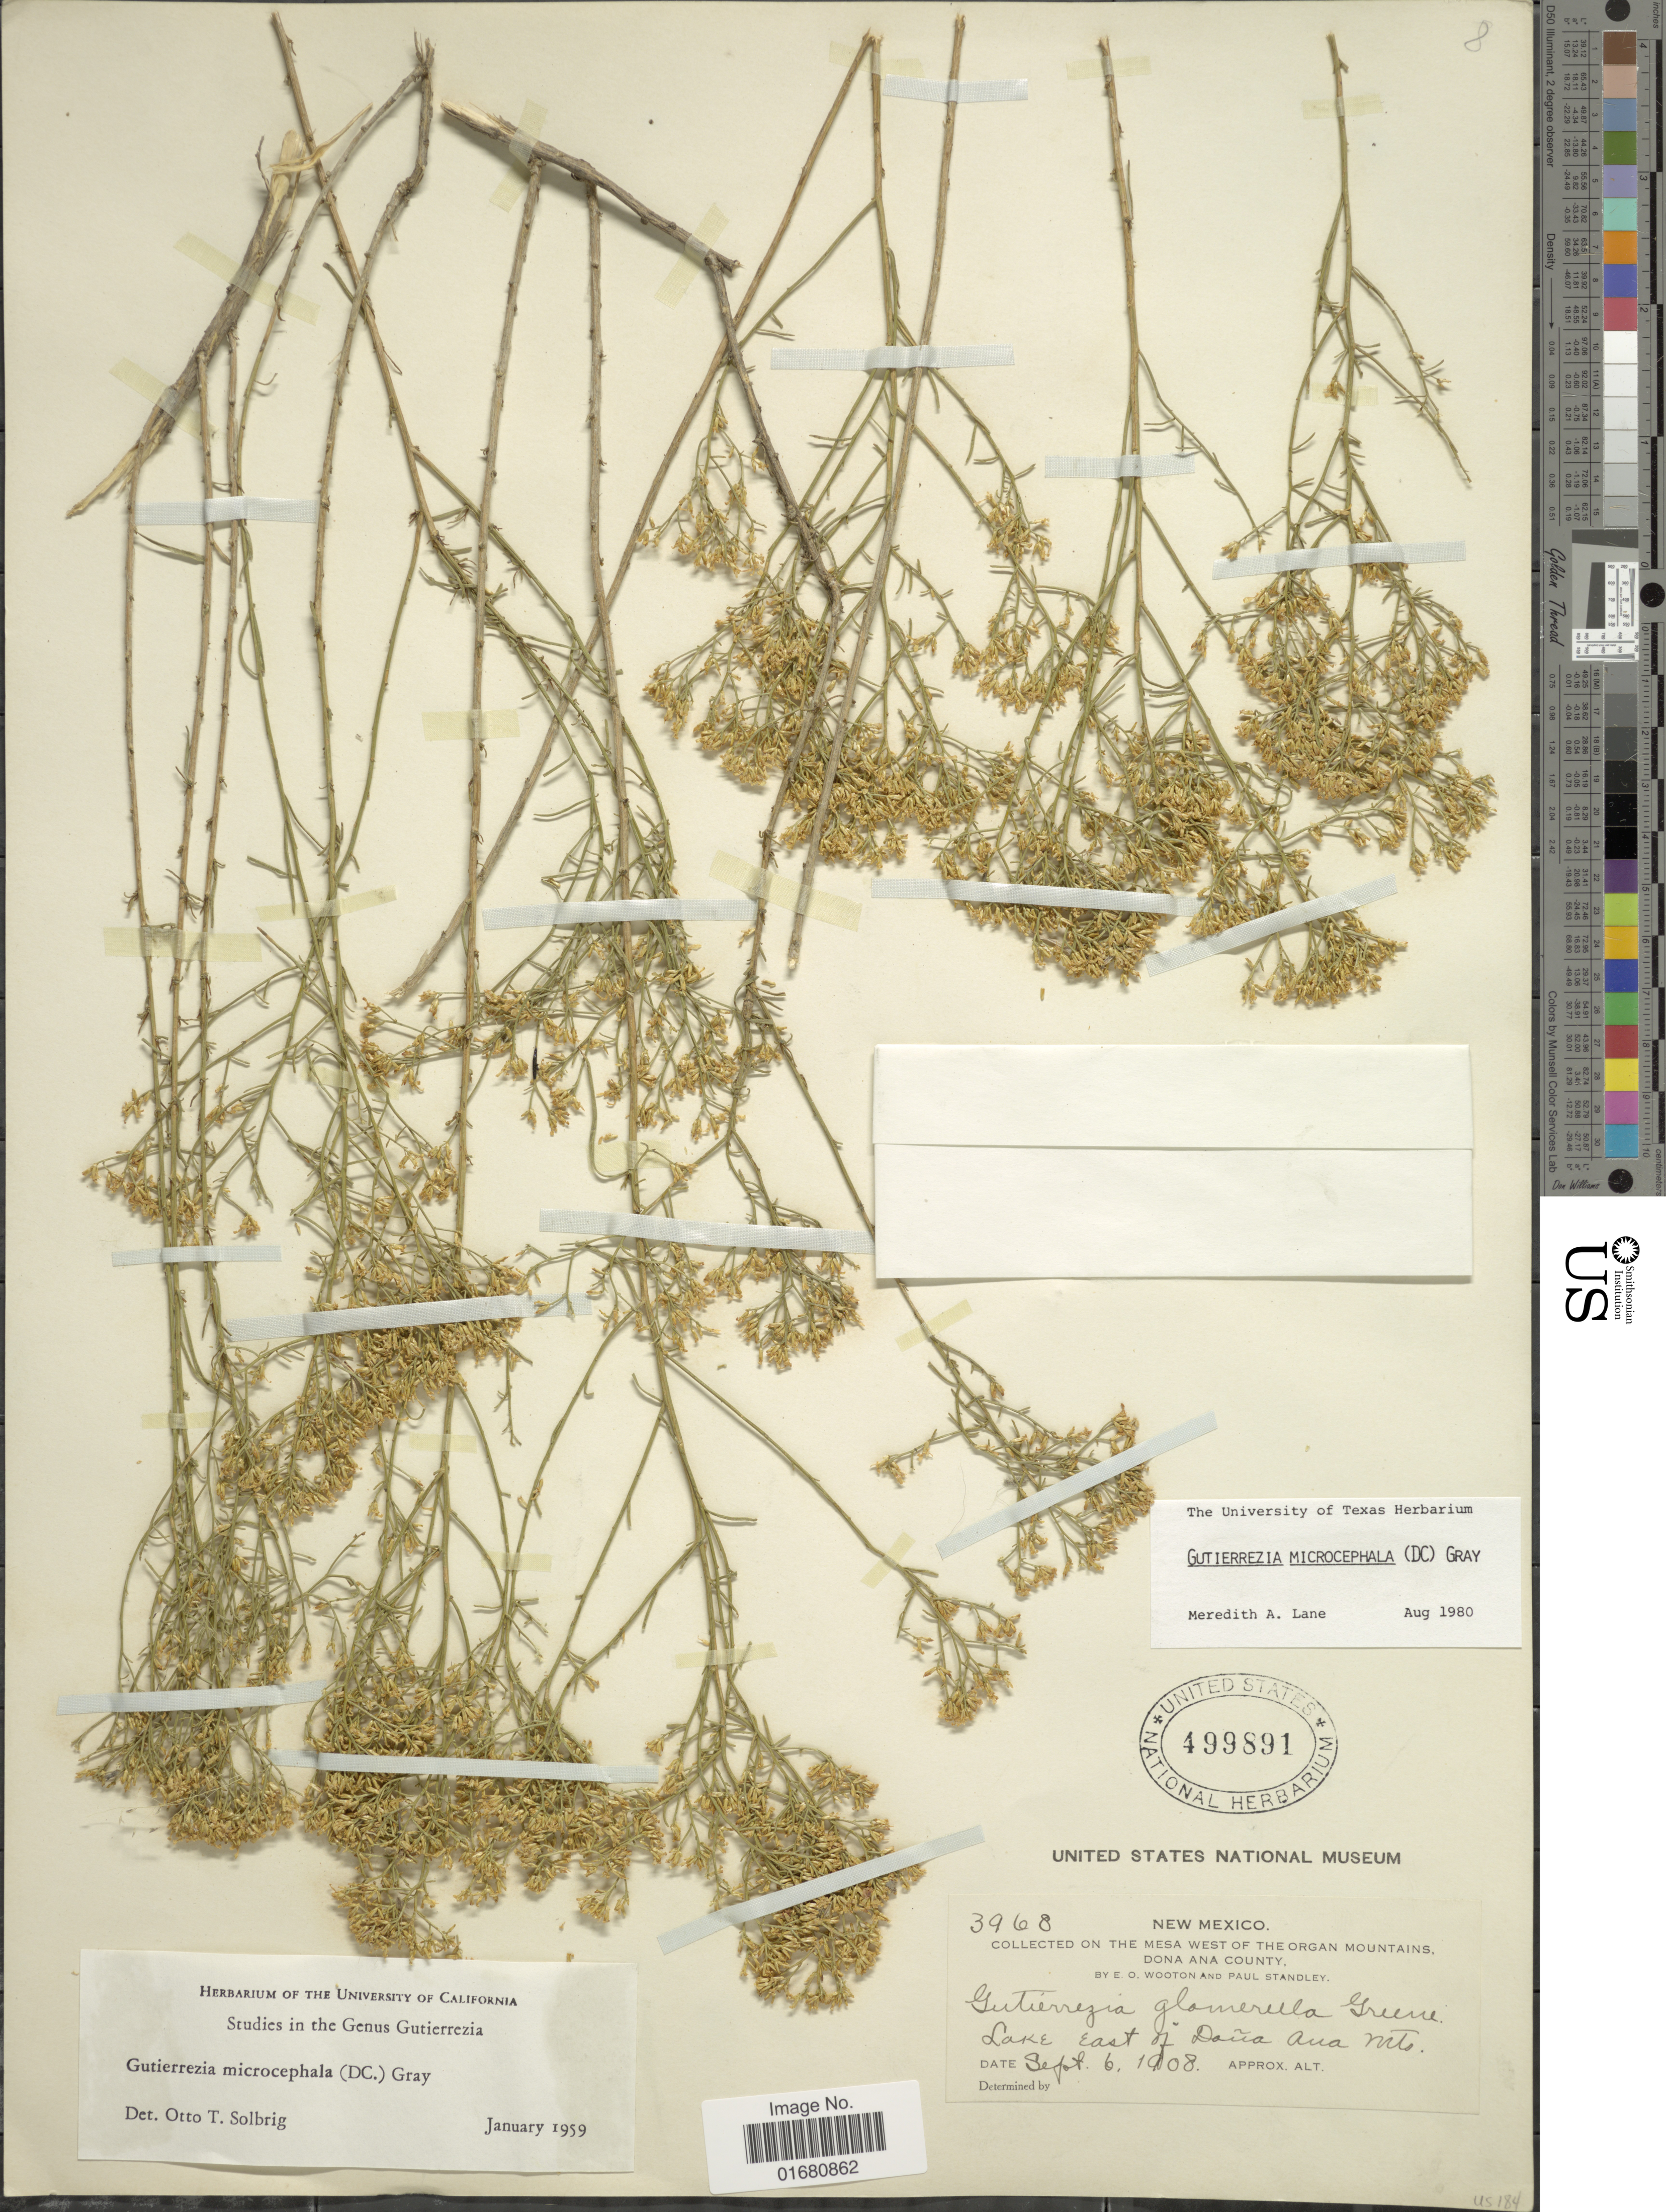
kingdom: Plantae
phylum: Tracheophyta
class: Magnoliopsida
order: Asterales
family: Asteraceae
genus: Gutierrezia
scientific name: Gutierrezia microcephala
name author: (DC.) A. Gray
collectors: E. O. Wooton & P. C. Standley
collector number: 3968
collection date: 1908-09-06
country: United States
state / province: New Mexico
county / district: Dona Ana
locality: On the Mesa West of the Organ Mountains, Lake East of Doña Ana Mts.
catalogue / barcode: US 499891